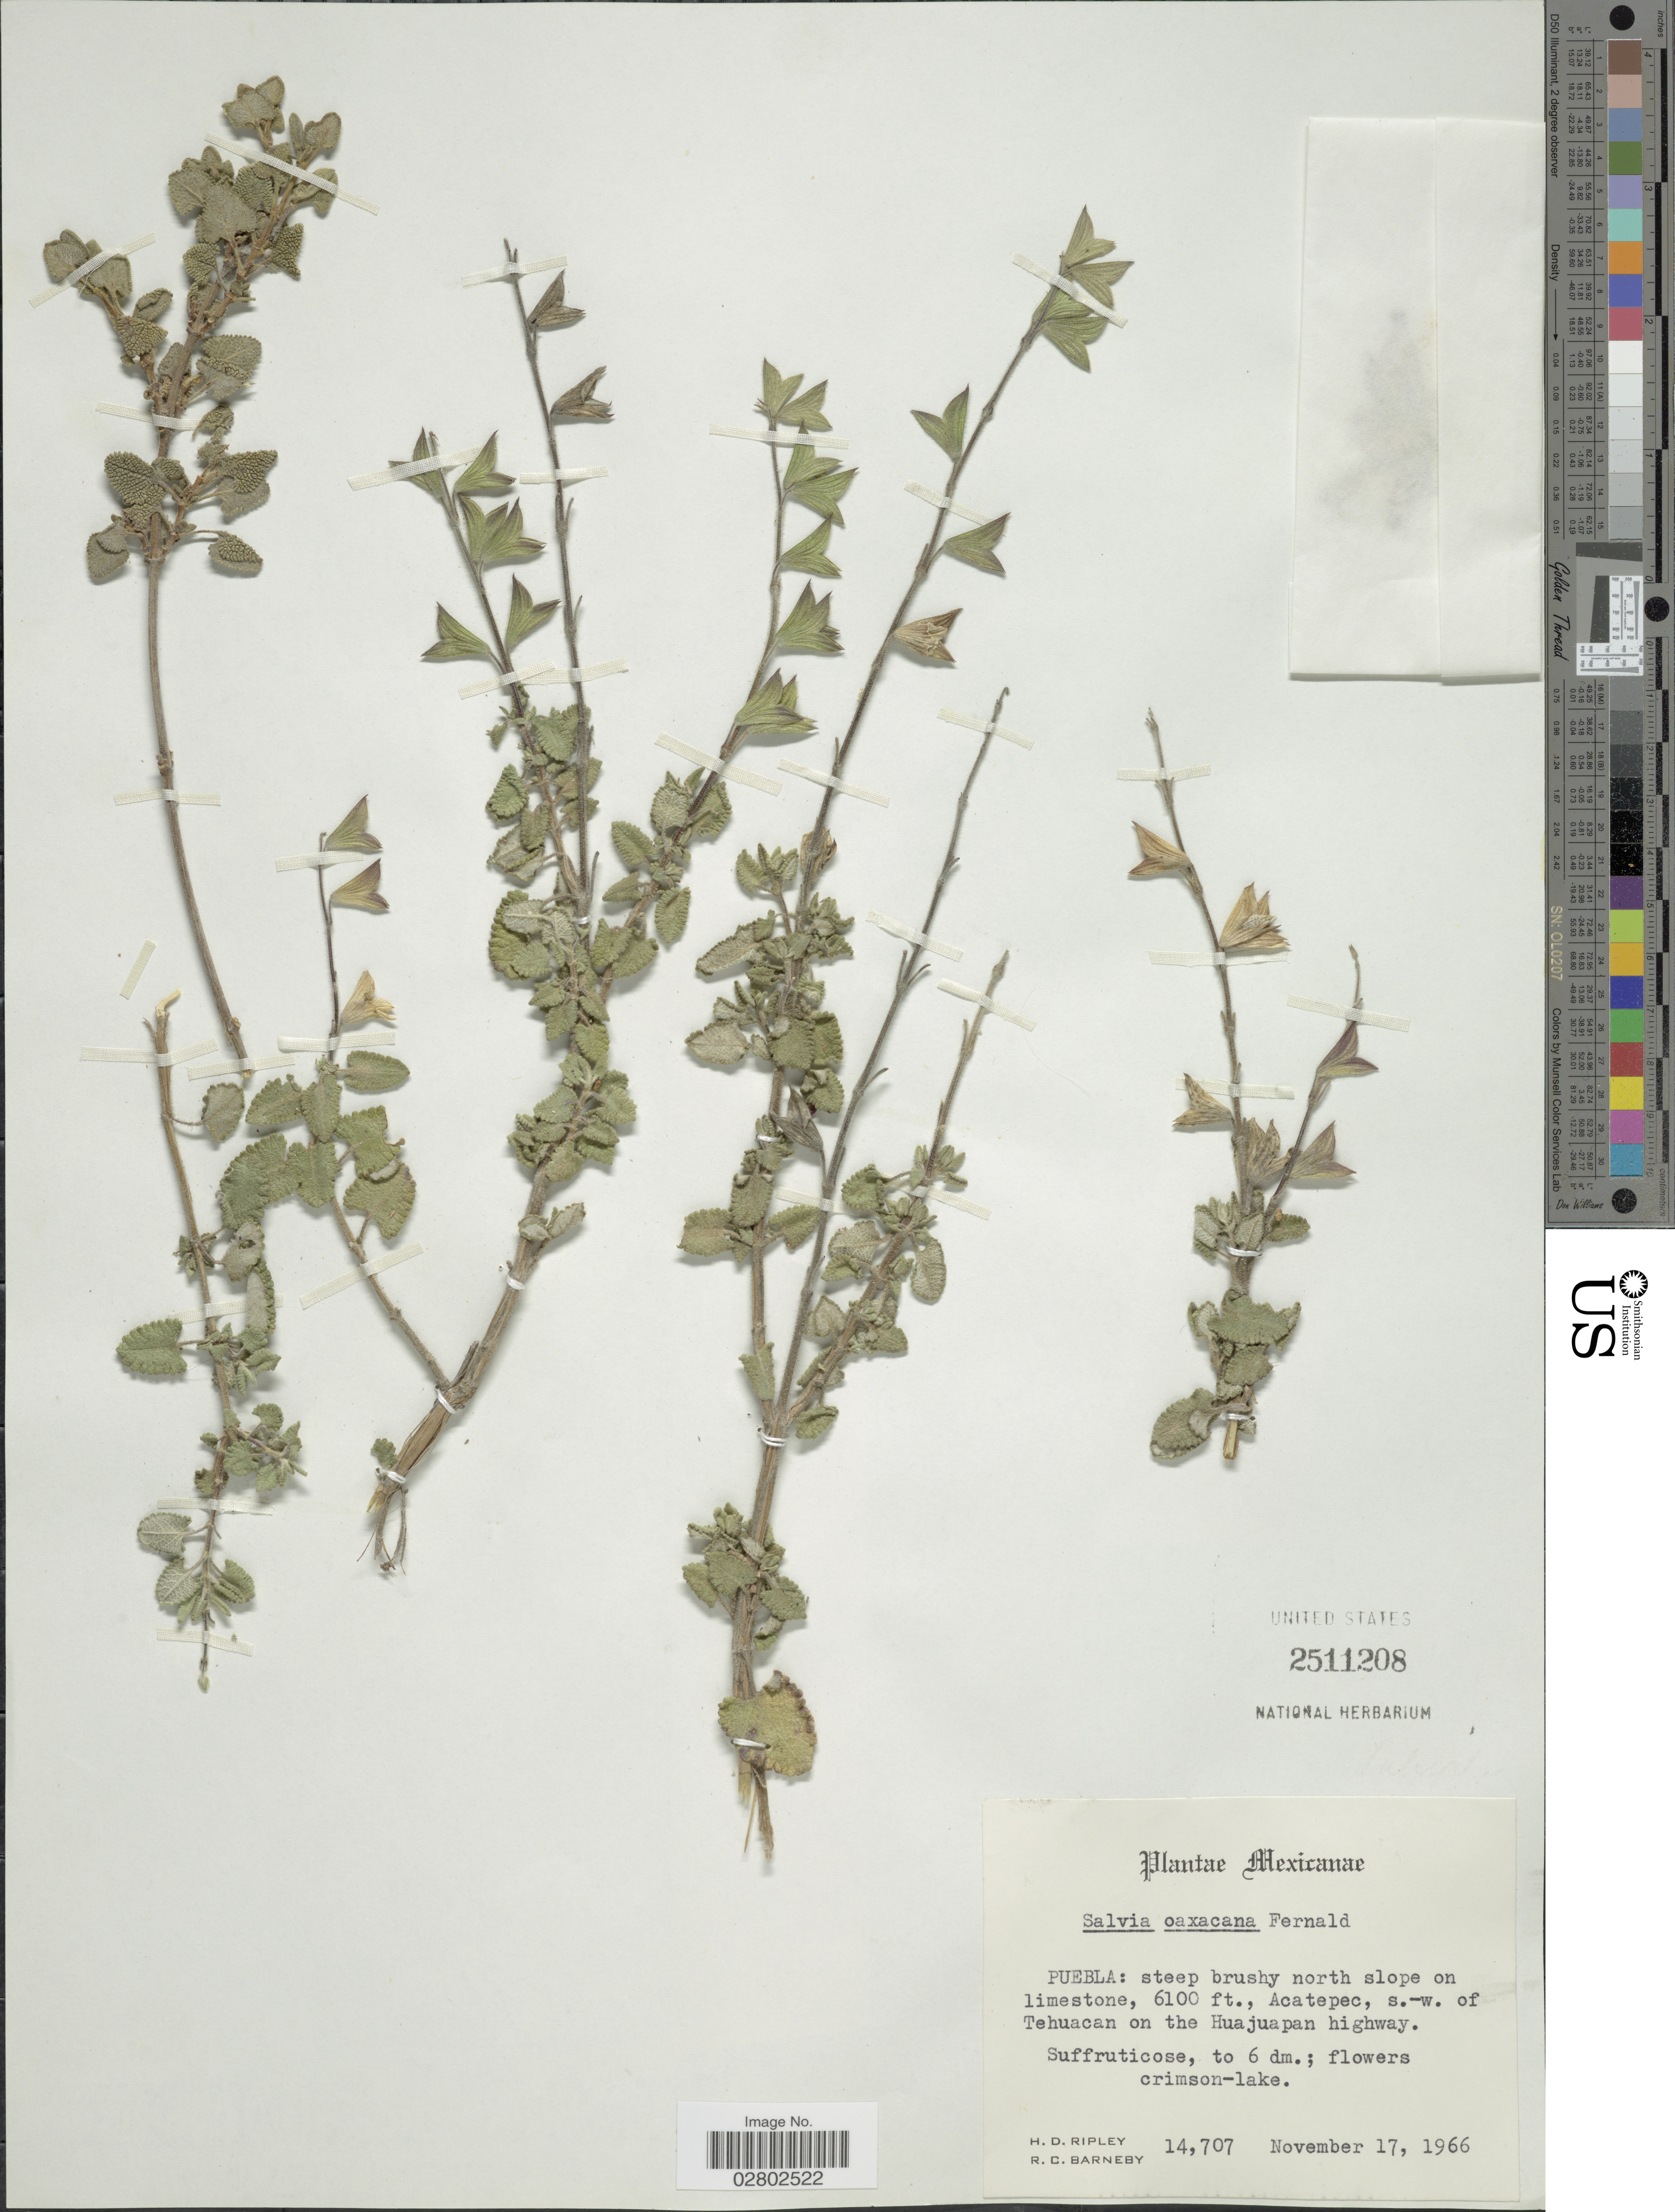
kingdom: Plantae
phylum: Tracheophyta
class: Magnoliopsida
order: Lamiales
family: Lamiaceae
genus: Salvia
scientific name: Salvia oaxacana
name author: Fernald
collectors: H. Ripley & R. C. Barneby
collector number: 14707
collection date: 1966-11-17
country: Mexico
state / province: Puebla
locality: Steep brushy north slope on limestone, Acatepec, s.-w. of Tehuacan on the Huajuapan highway.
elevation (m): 1859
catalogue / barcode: US 2511208